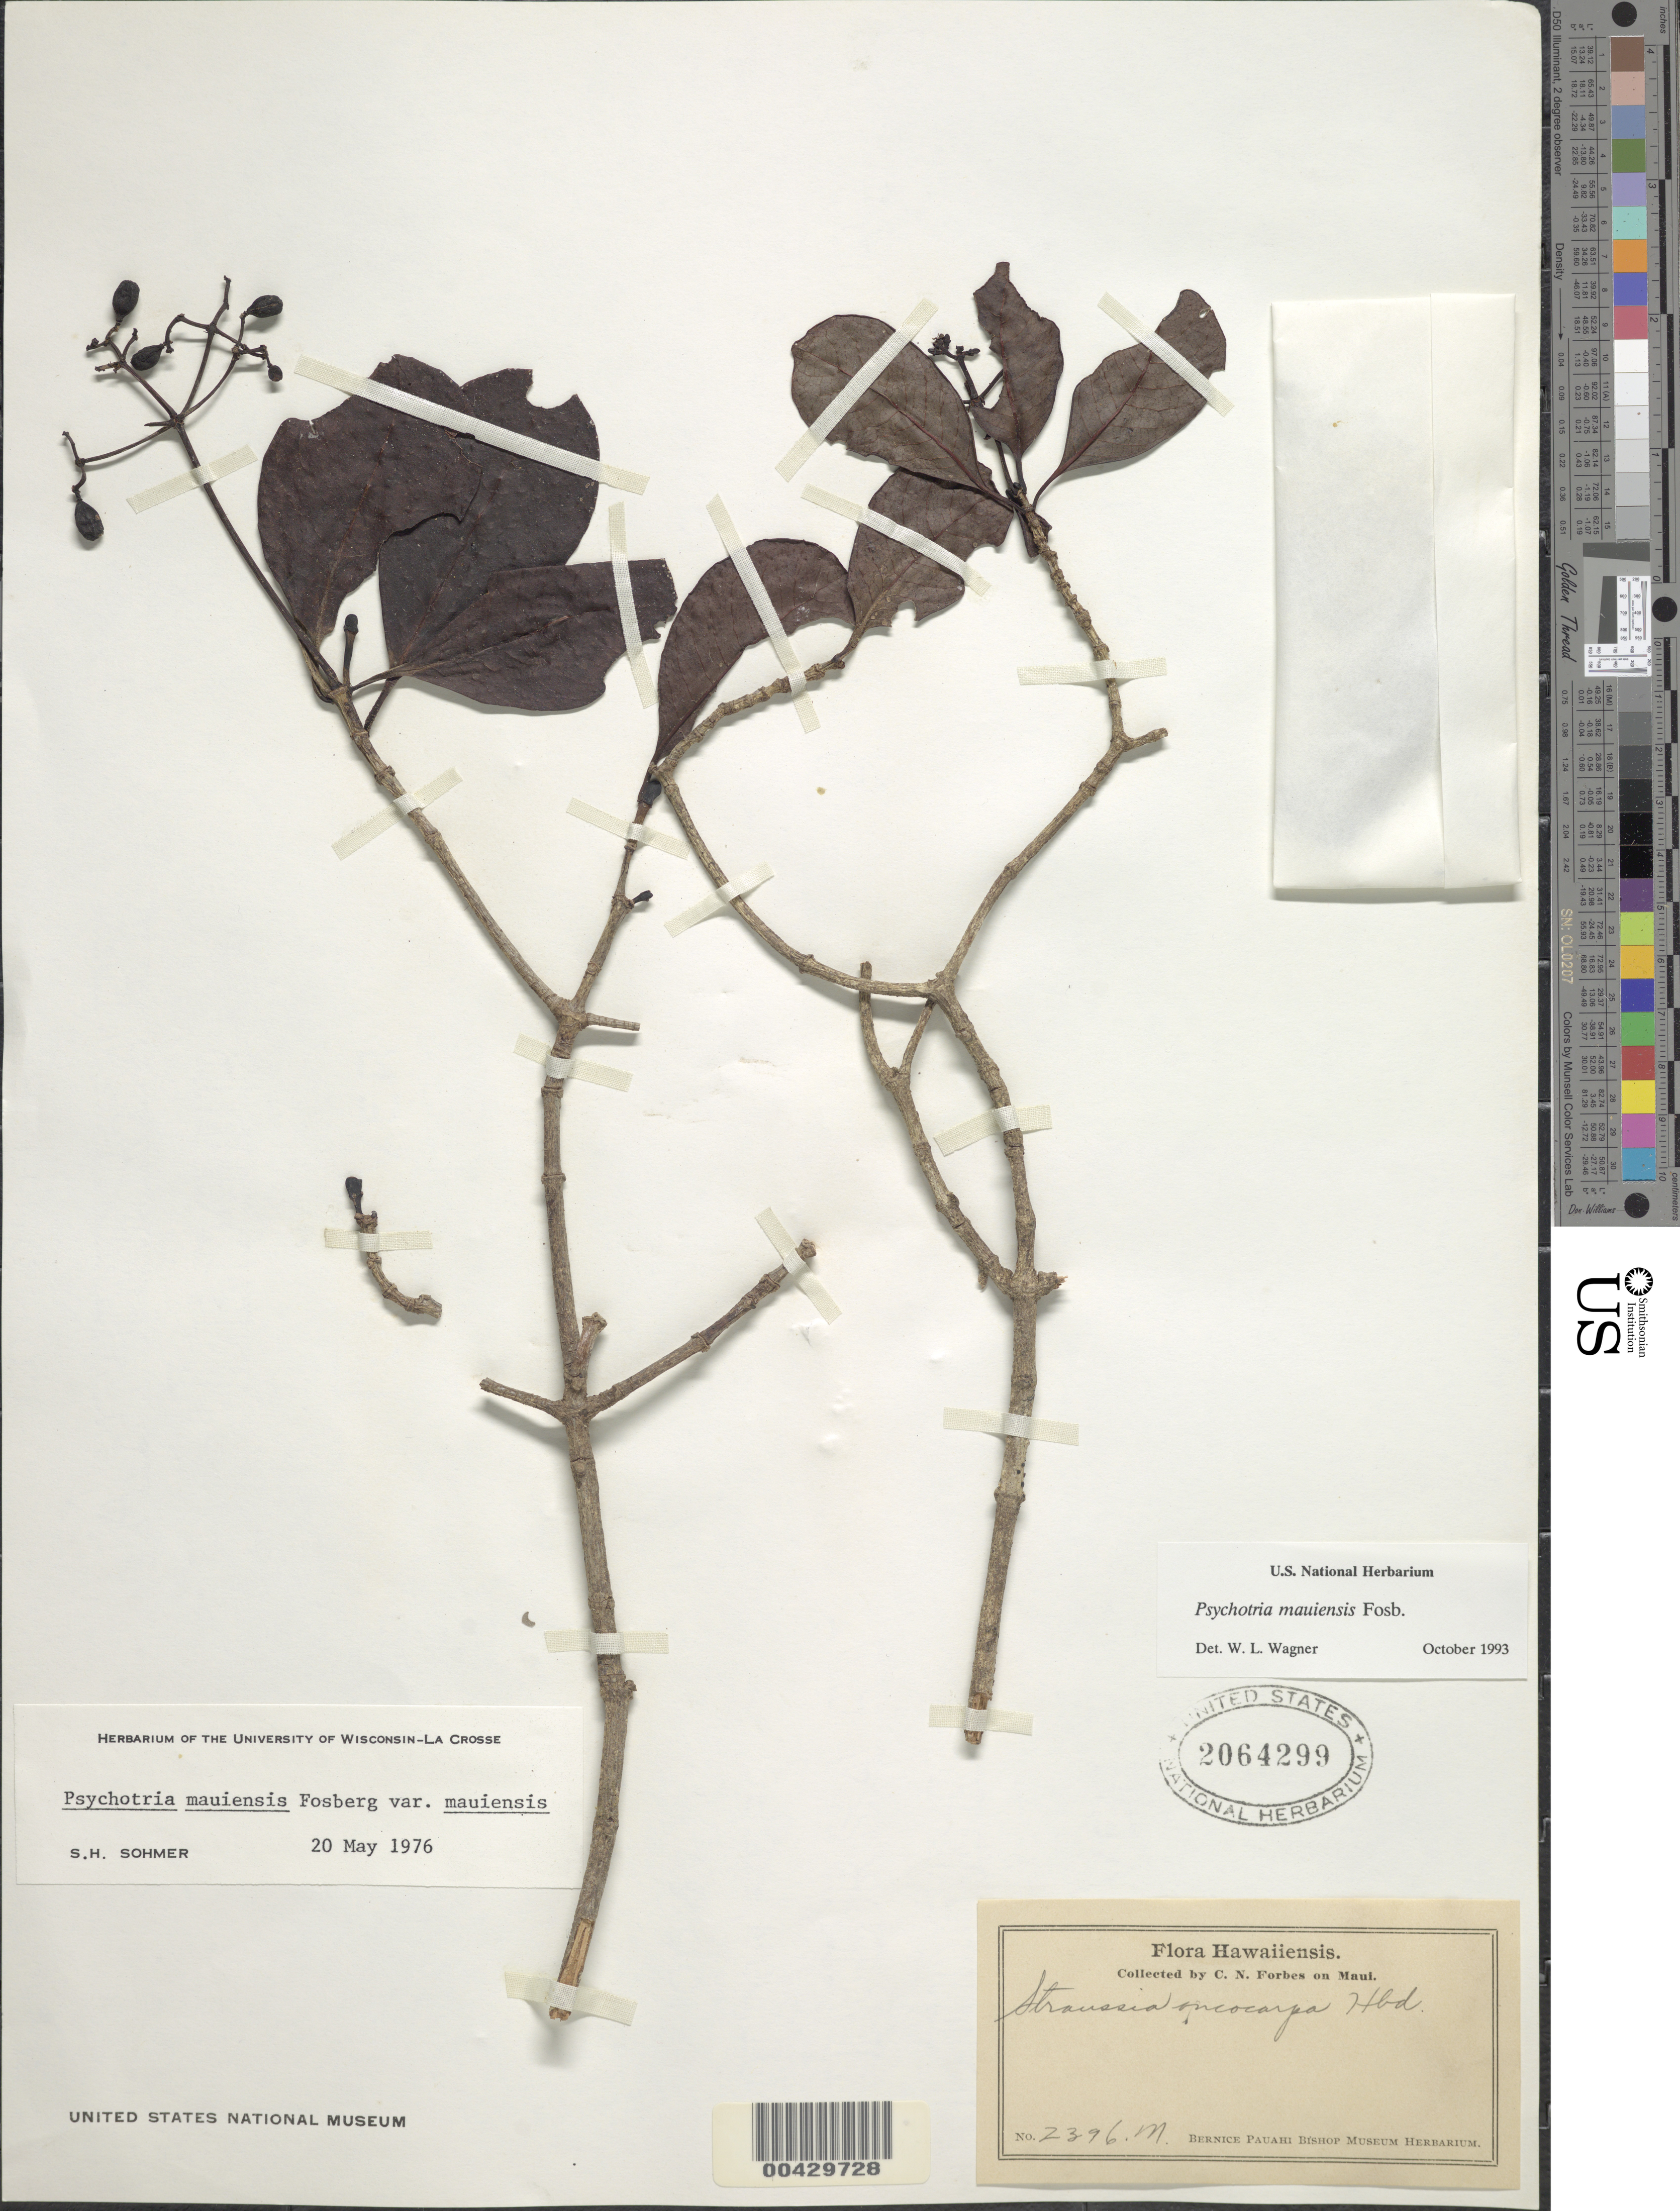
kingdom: Plantae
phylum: Tracheophyta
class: Magnoliopsida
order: Gentianales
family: Rubiaceae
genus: Psychotria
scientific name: Psychotria mauiensis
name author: Fosberg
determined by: Wagner, W. L., (BOT), Smithsonian Institution - National Museum of Natural History (UNITED STATES)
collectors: C. N. Forbes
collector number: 2396.M.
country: United States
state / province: Hawaii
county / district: Maui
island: Maui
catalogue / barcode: US 2064299